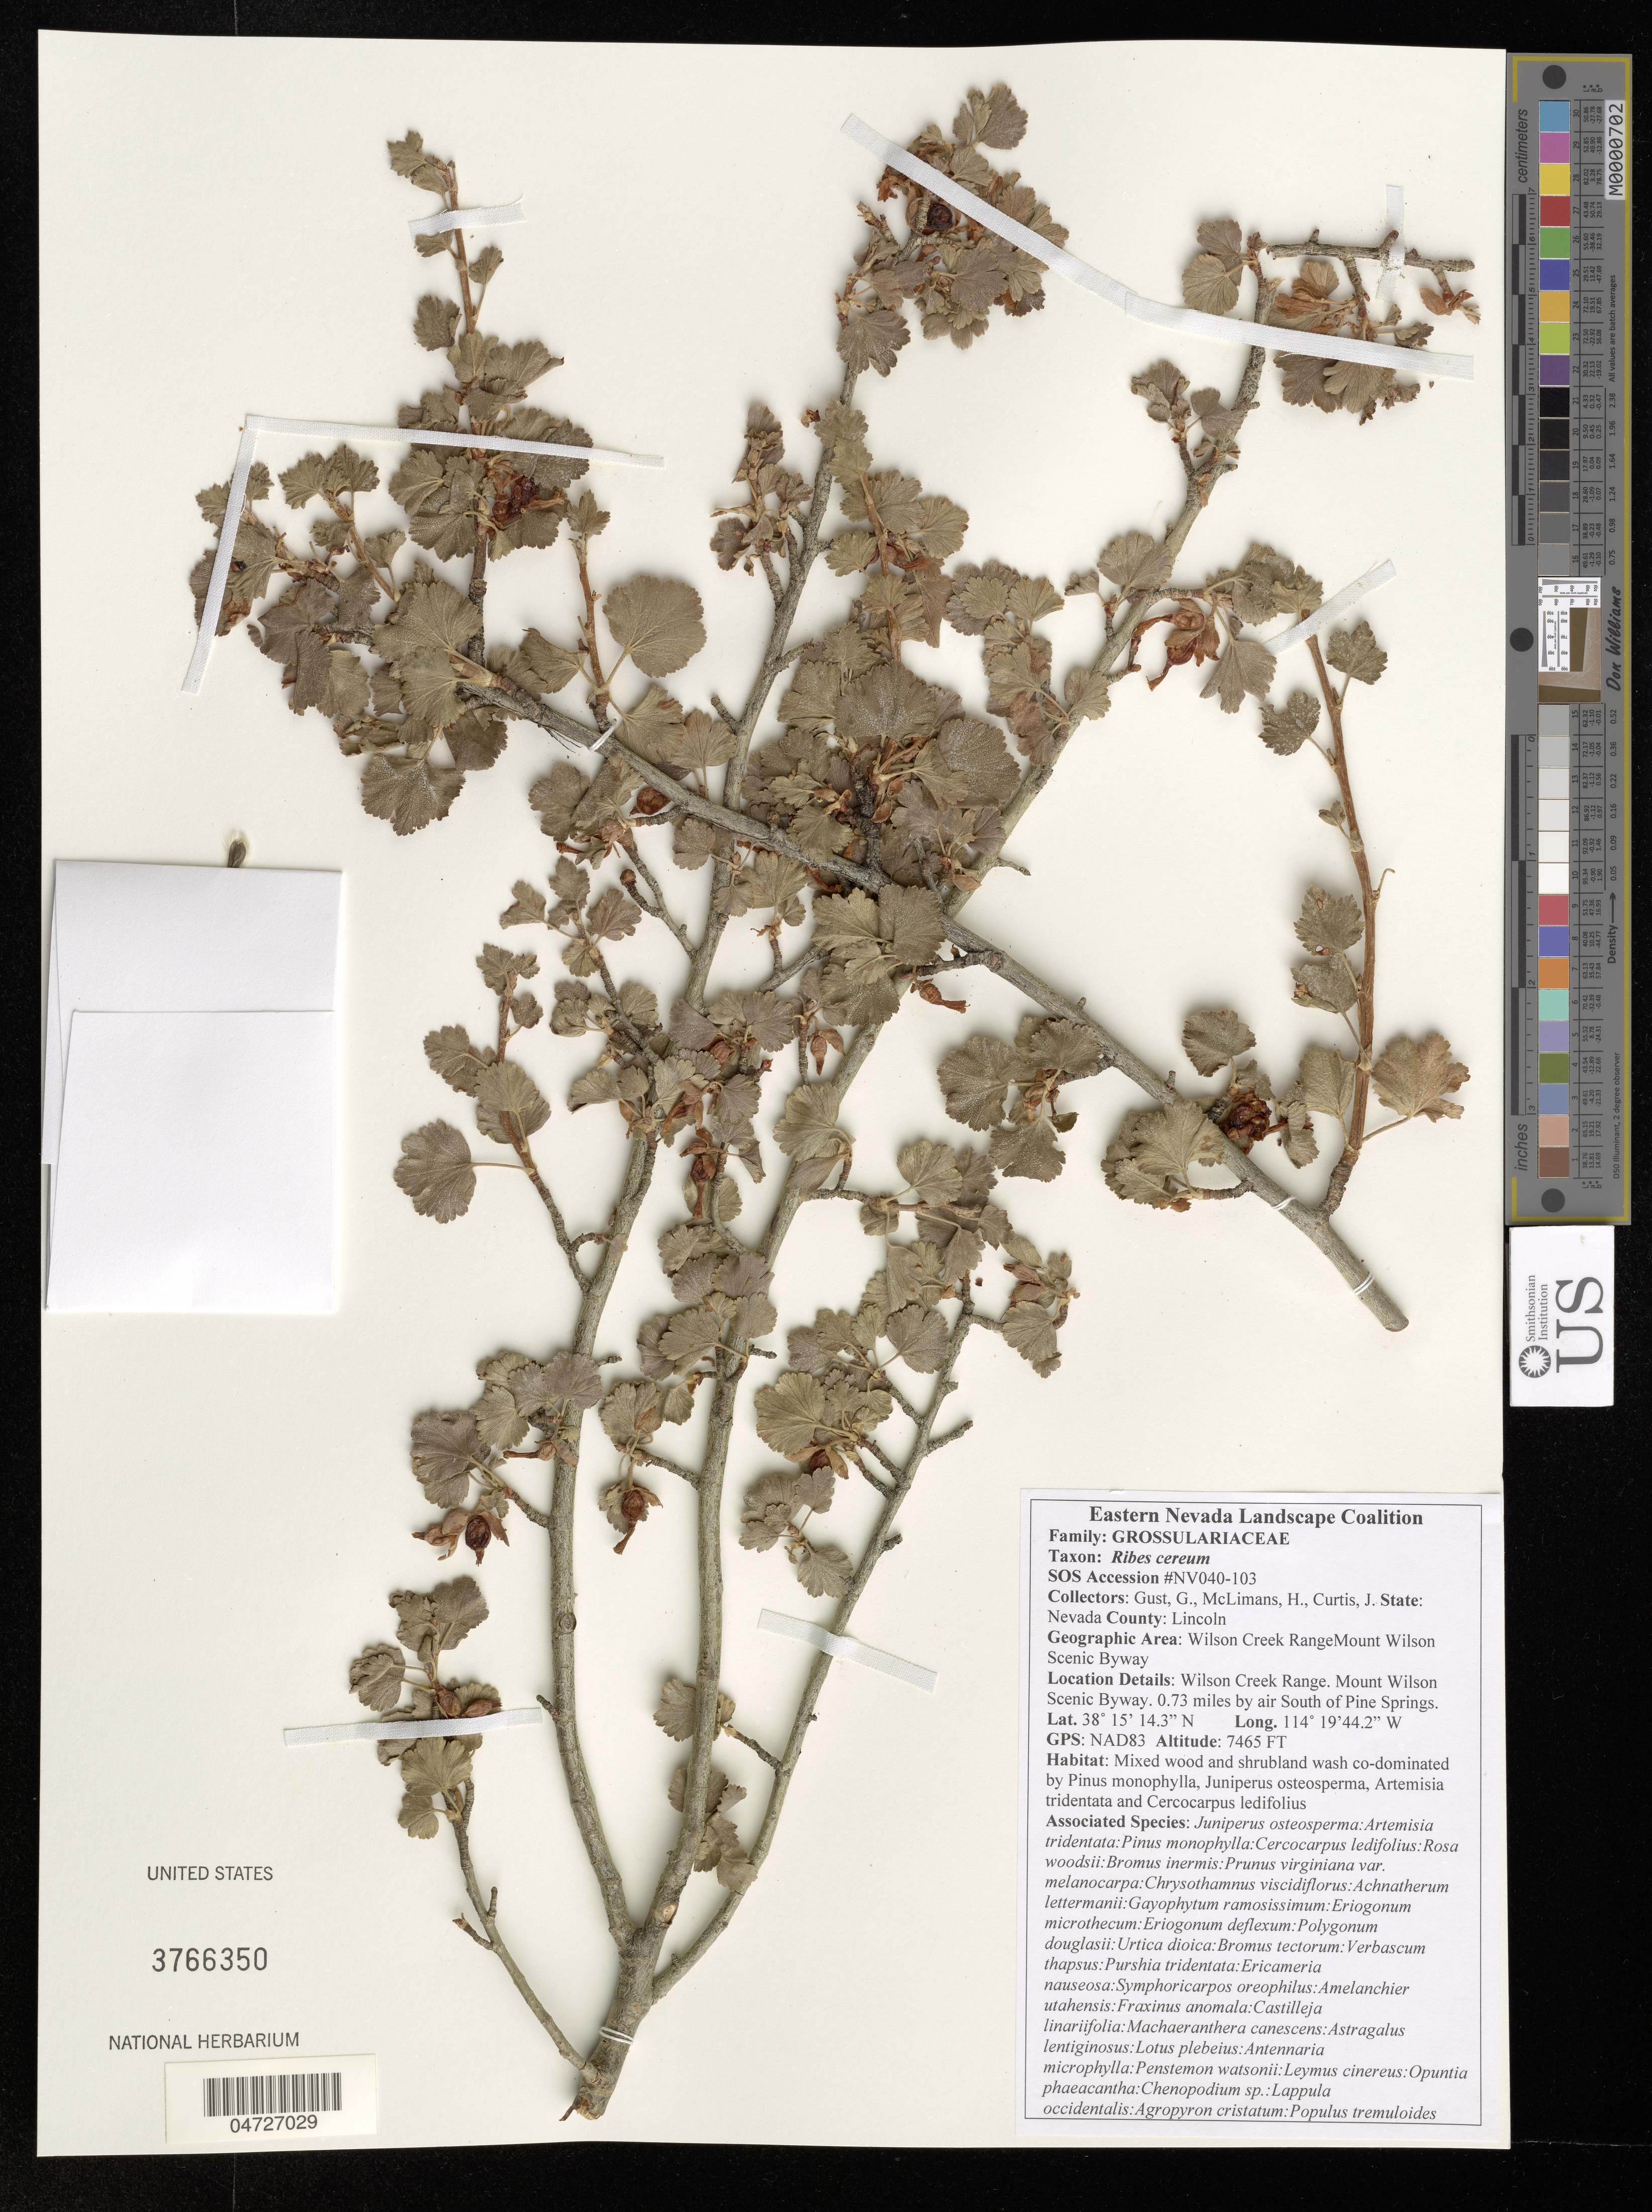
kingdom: Plantae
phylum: Tracheophyta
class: Magnoliopsida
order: Saxifragales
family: Grossulariaceae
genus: Ribes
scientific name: Ribes cereum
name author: Douglas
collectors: G. Gust, H. McLimans & J. Curtis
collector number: NV040-103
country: United States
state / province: Nevada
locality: County: Lincoln. Wilson Creek Range. Mount Wilson Scenic Byway. 0.73 miles by air South of Pine Springs.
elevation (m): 2275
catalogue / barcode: US 3766350